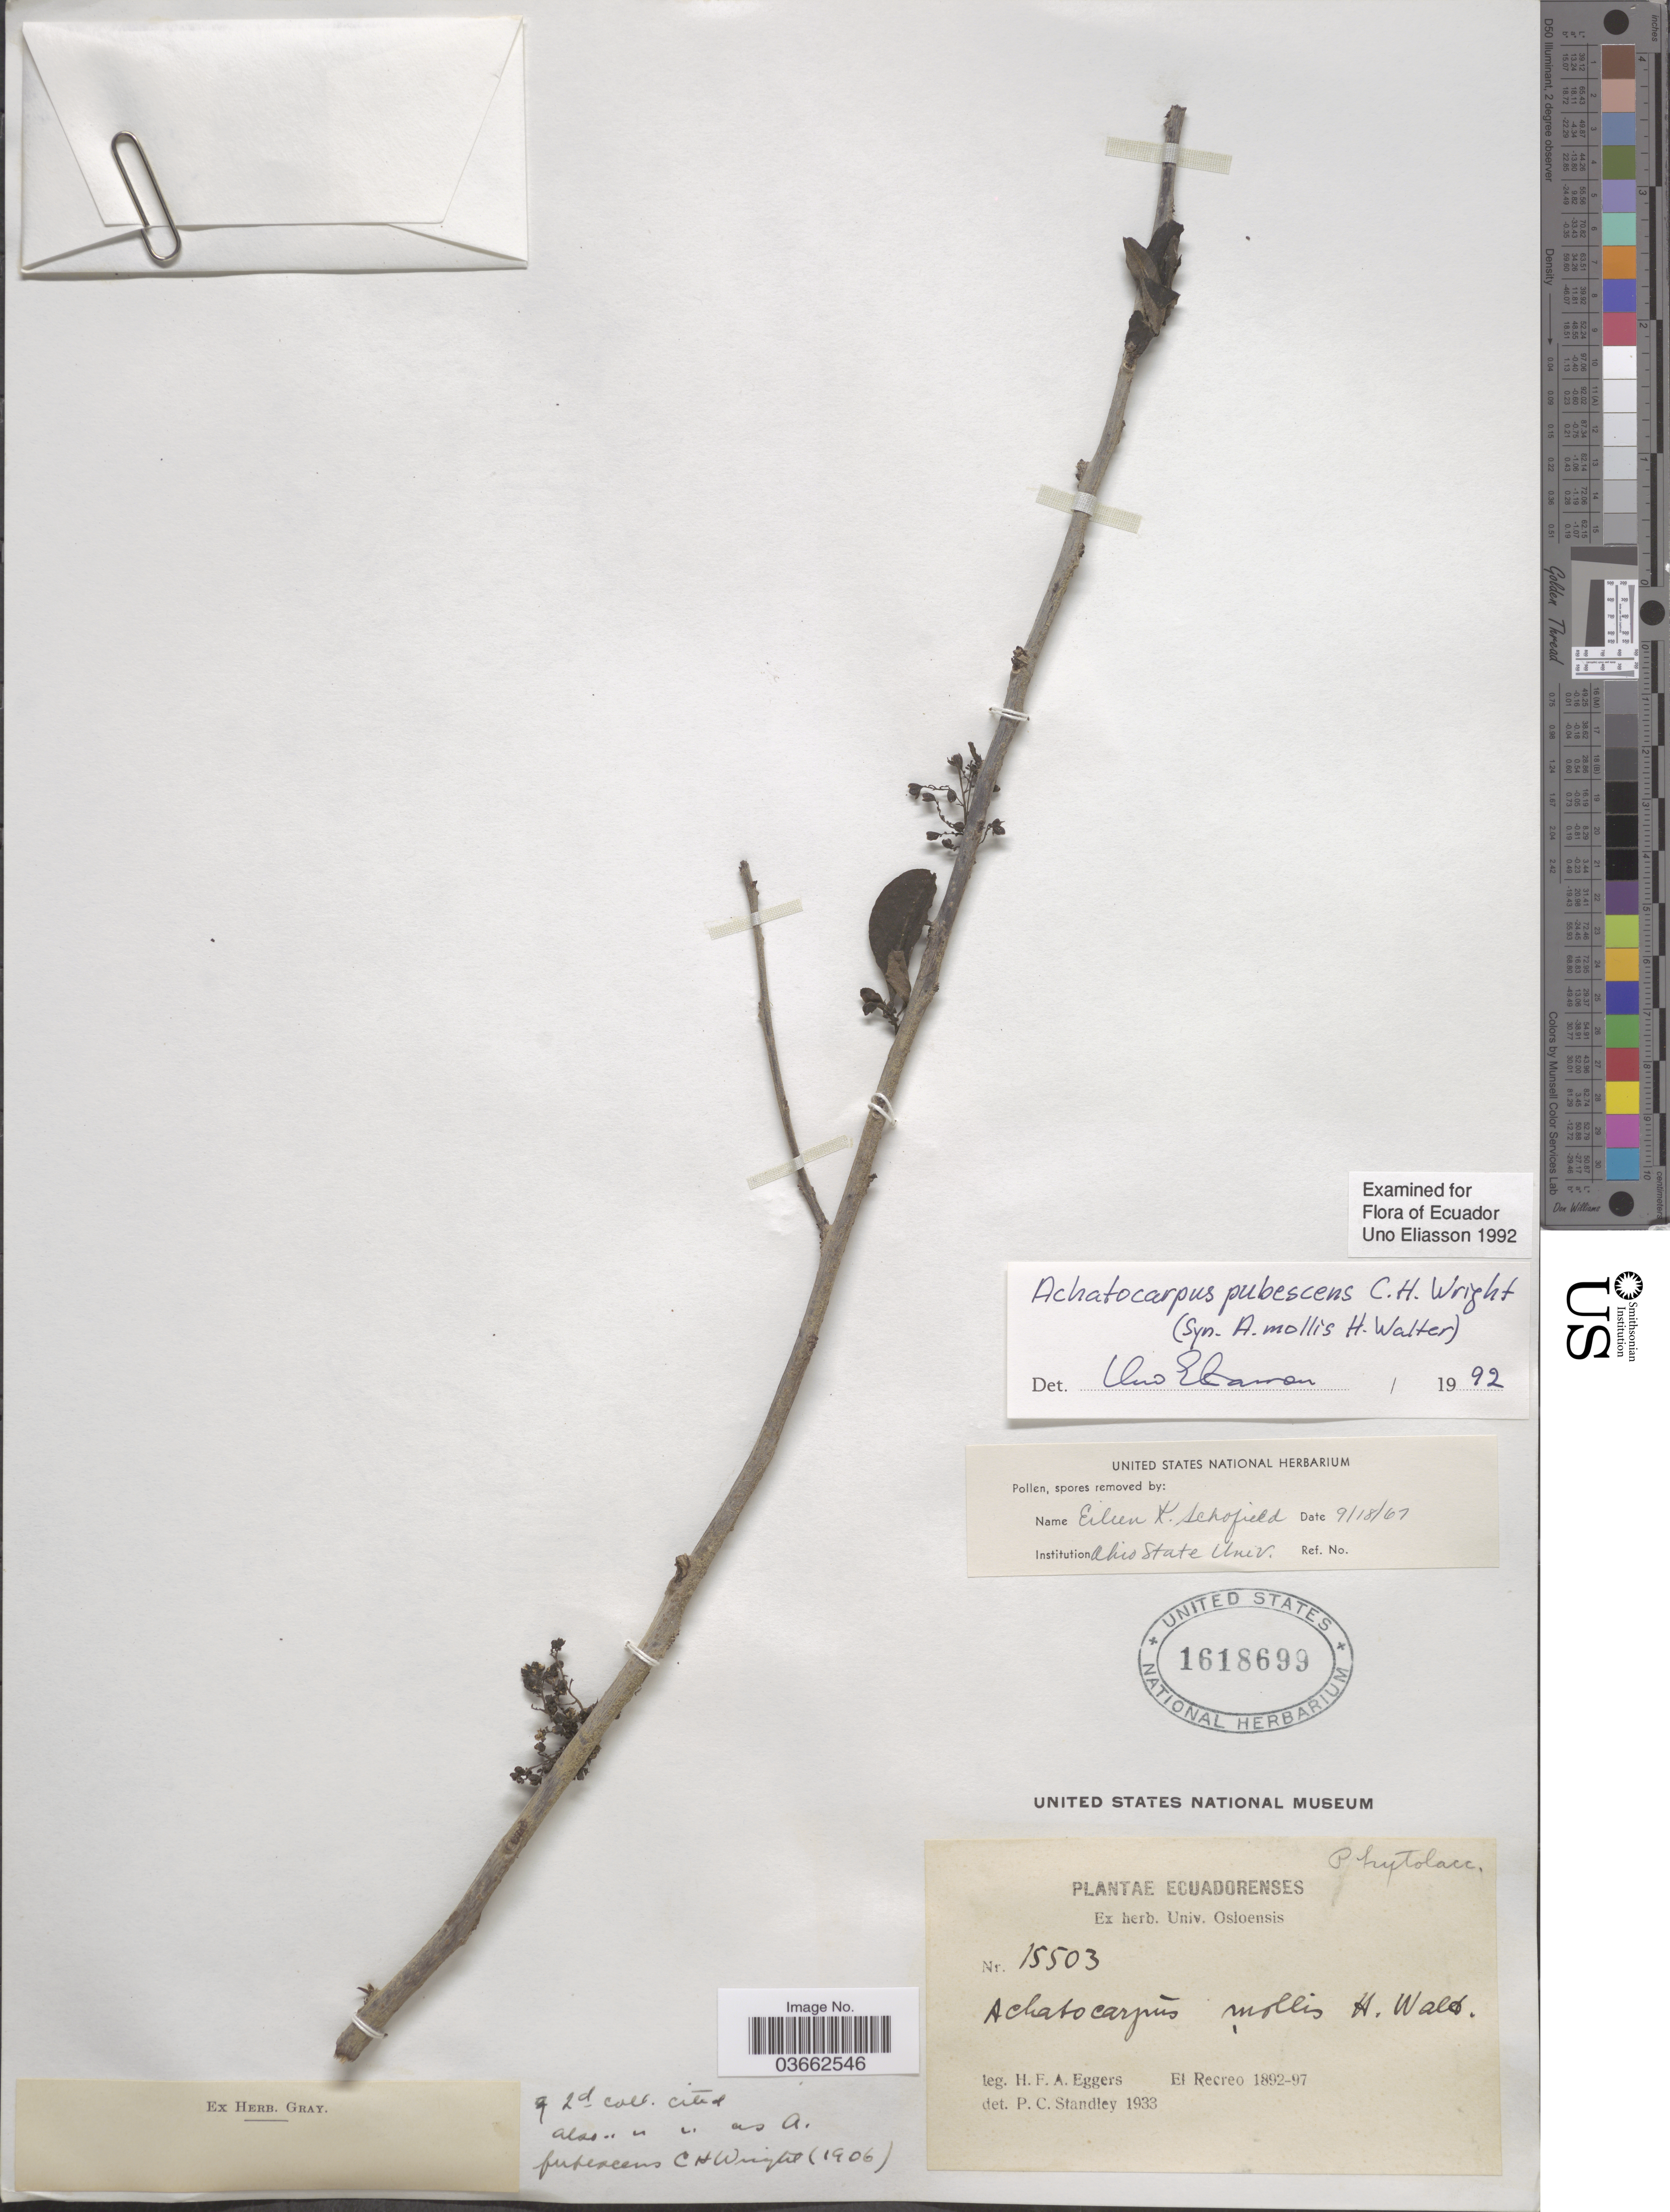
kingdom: Plantae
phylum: Tracheophyta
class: Magnoliopsida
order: Caryophyllales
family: Achatocarpaceae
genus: Achatocarpus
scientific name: Achatocarpus pubescens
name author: C.H. Wright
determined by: Eliasson, U. M.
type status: Isosyntype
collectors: H. Eggers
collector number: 15503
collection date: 1892/1897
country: Ecuador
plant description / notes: Syntype of Achatocarpus mollis H. Walter (also A. pubescens C.H. Wright??)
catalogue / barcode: US 1618699